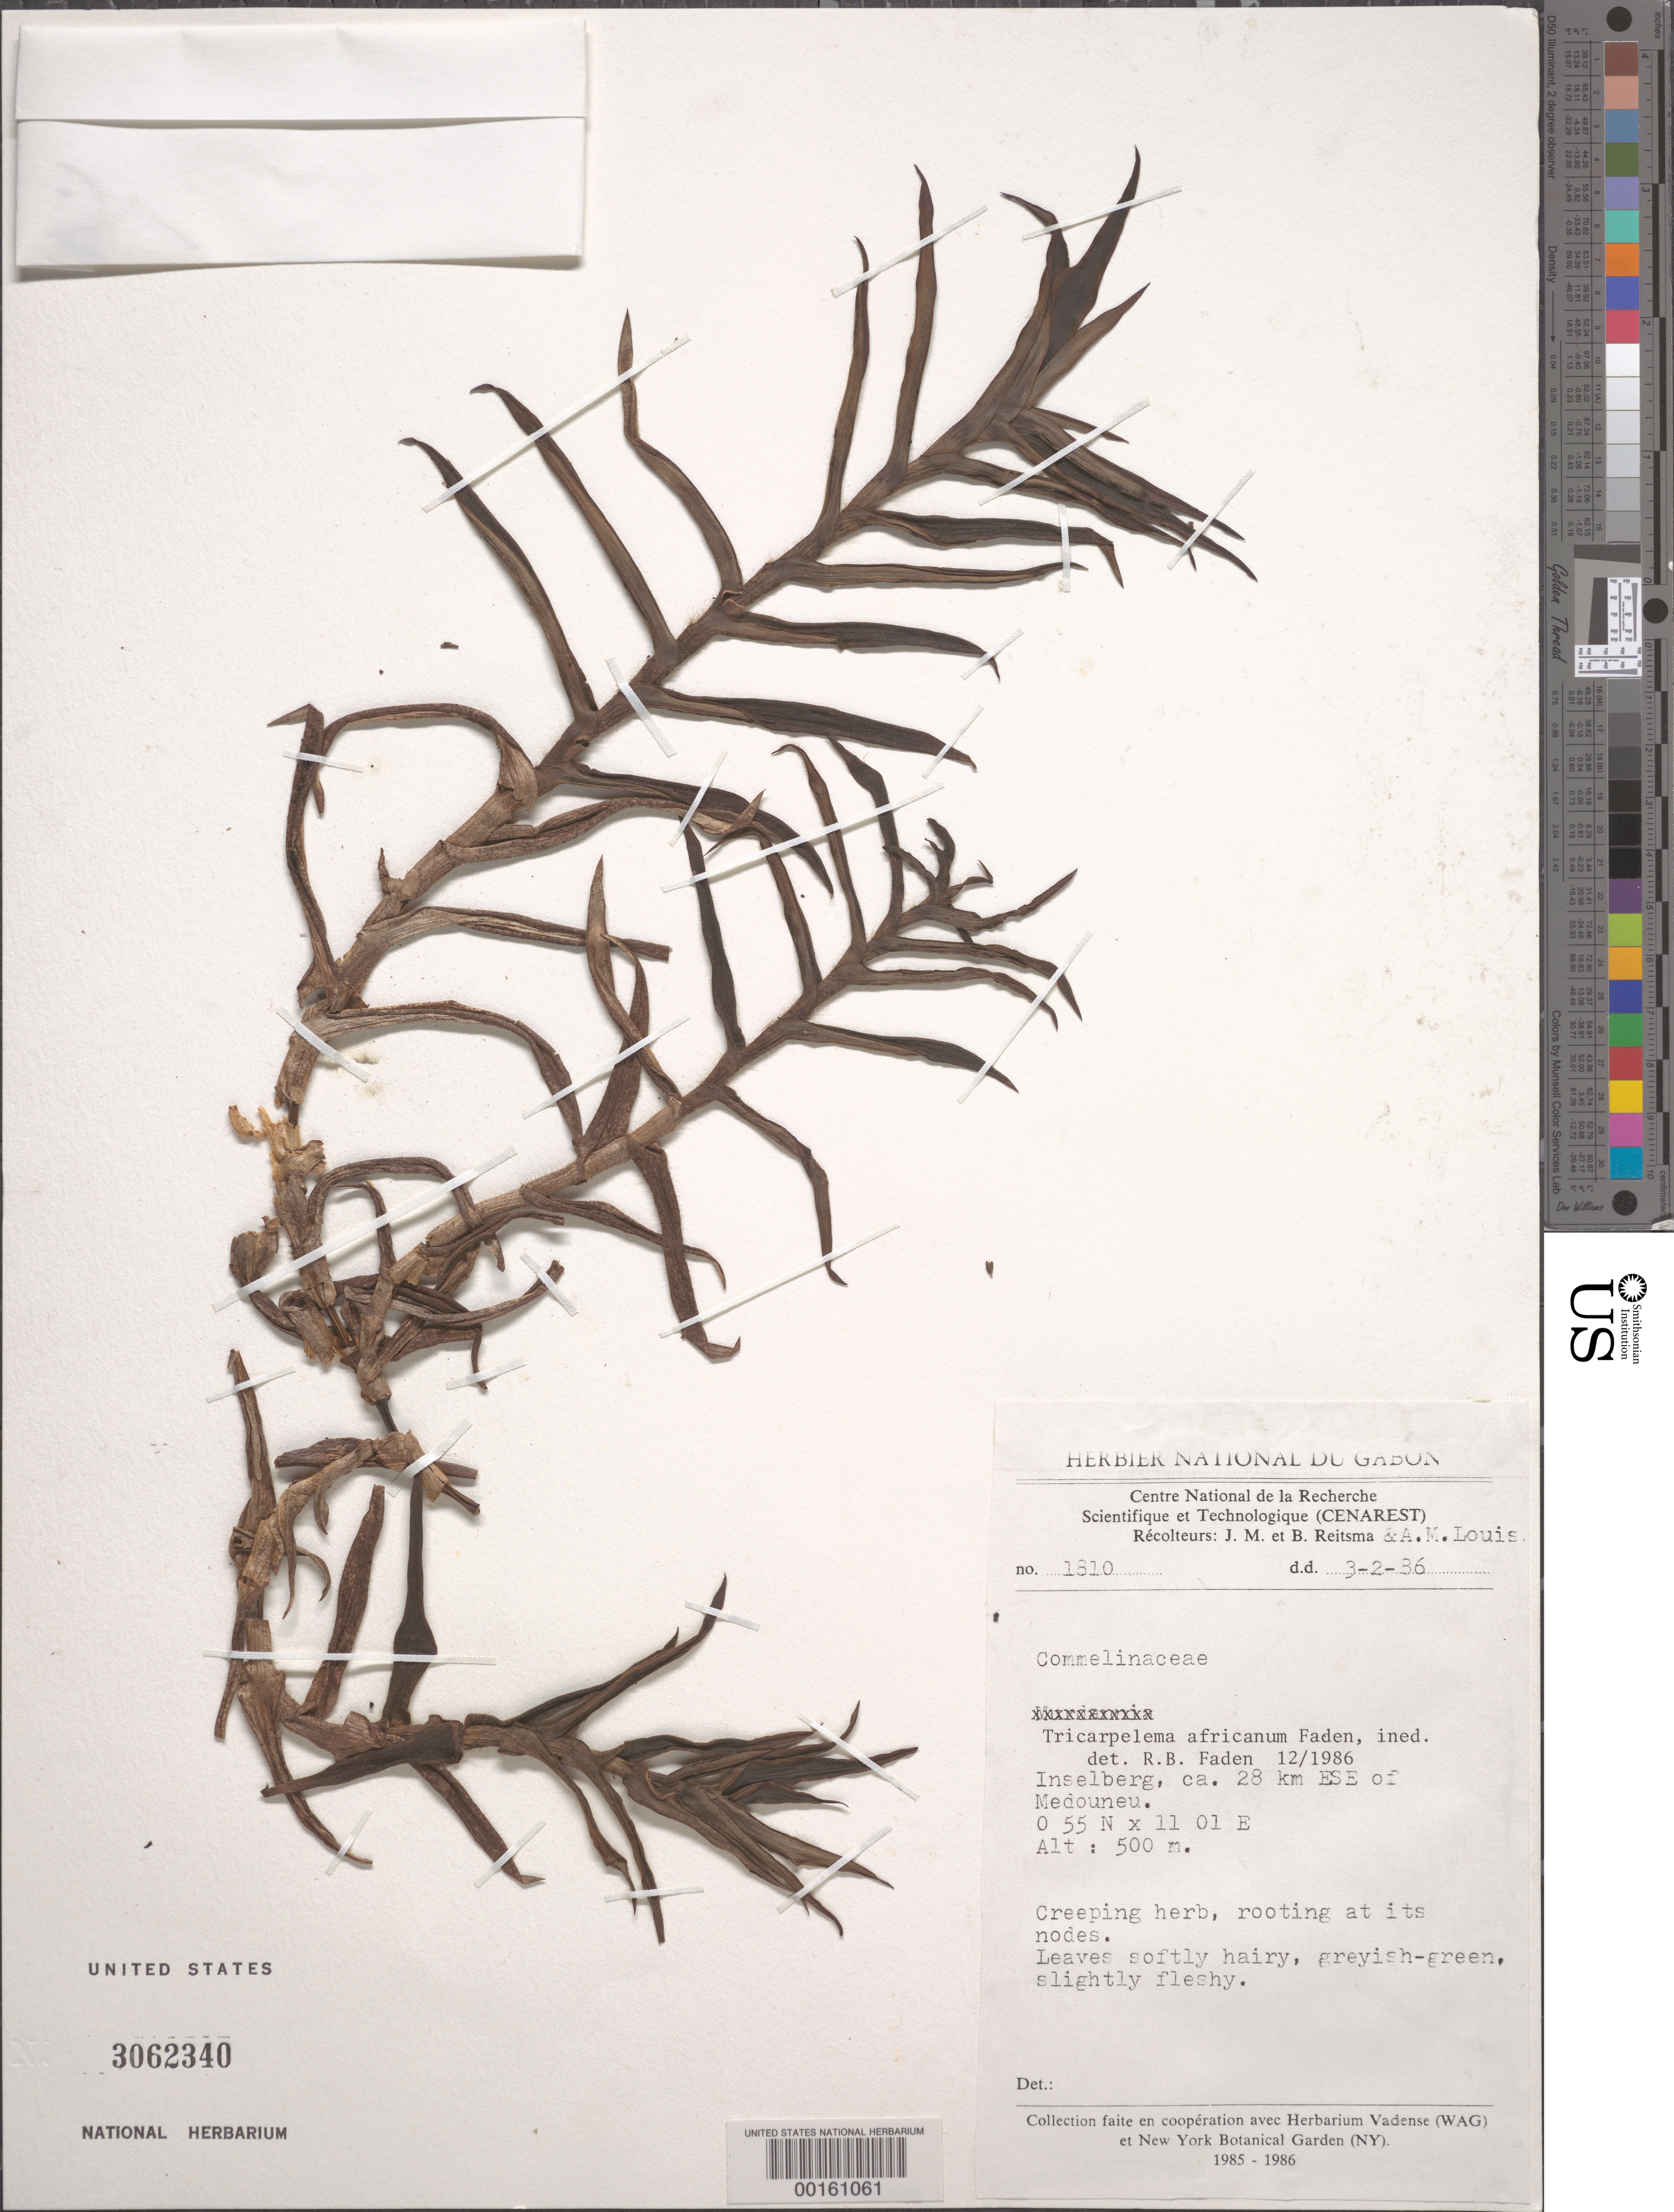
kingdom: Plantae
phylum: Tracheophyta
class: Liliopsida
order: Commelinales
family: Commelinaceae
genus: Tricarpelema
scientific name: Tricarpelema africanum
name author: Faden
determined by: Faden, Robert B., (US), Smithsonian Institution - National Museum of Natural History (UNITED STATES)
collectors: J. Reitsma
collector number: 1810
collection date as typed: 03 Feb 1986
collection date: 1986-02-03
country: Gabon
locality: Inselberg, 28 km ESE of Medouneu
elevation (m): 500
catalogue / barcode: US 3062340